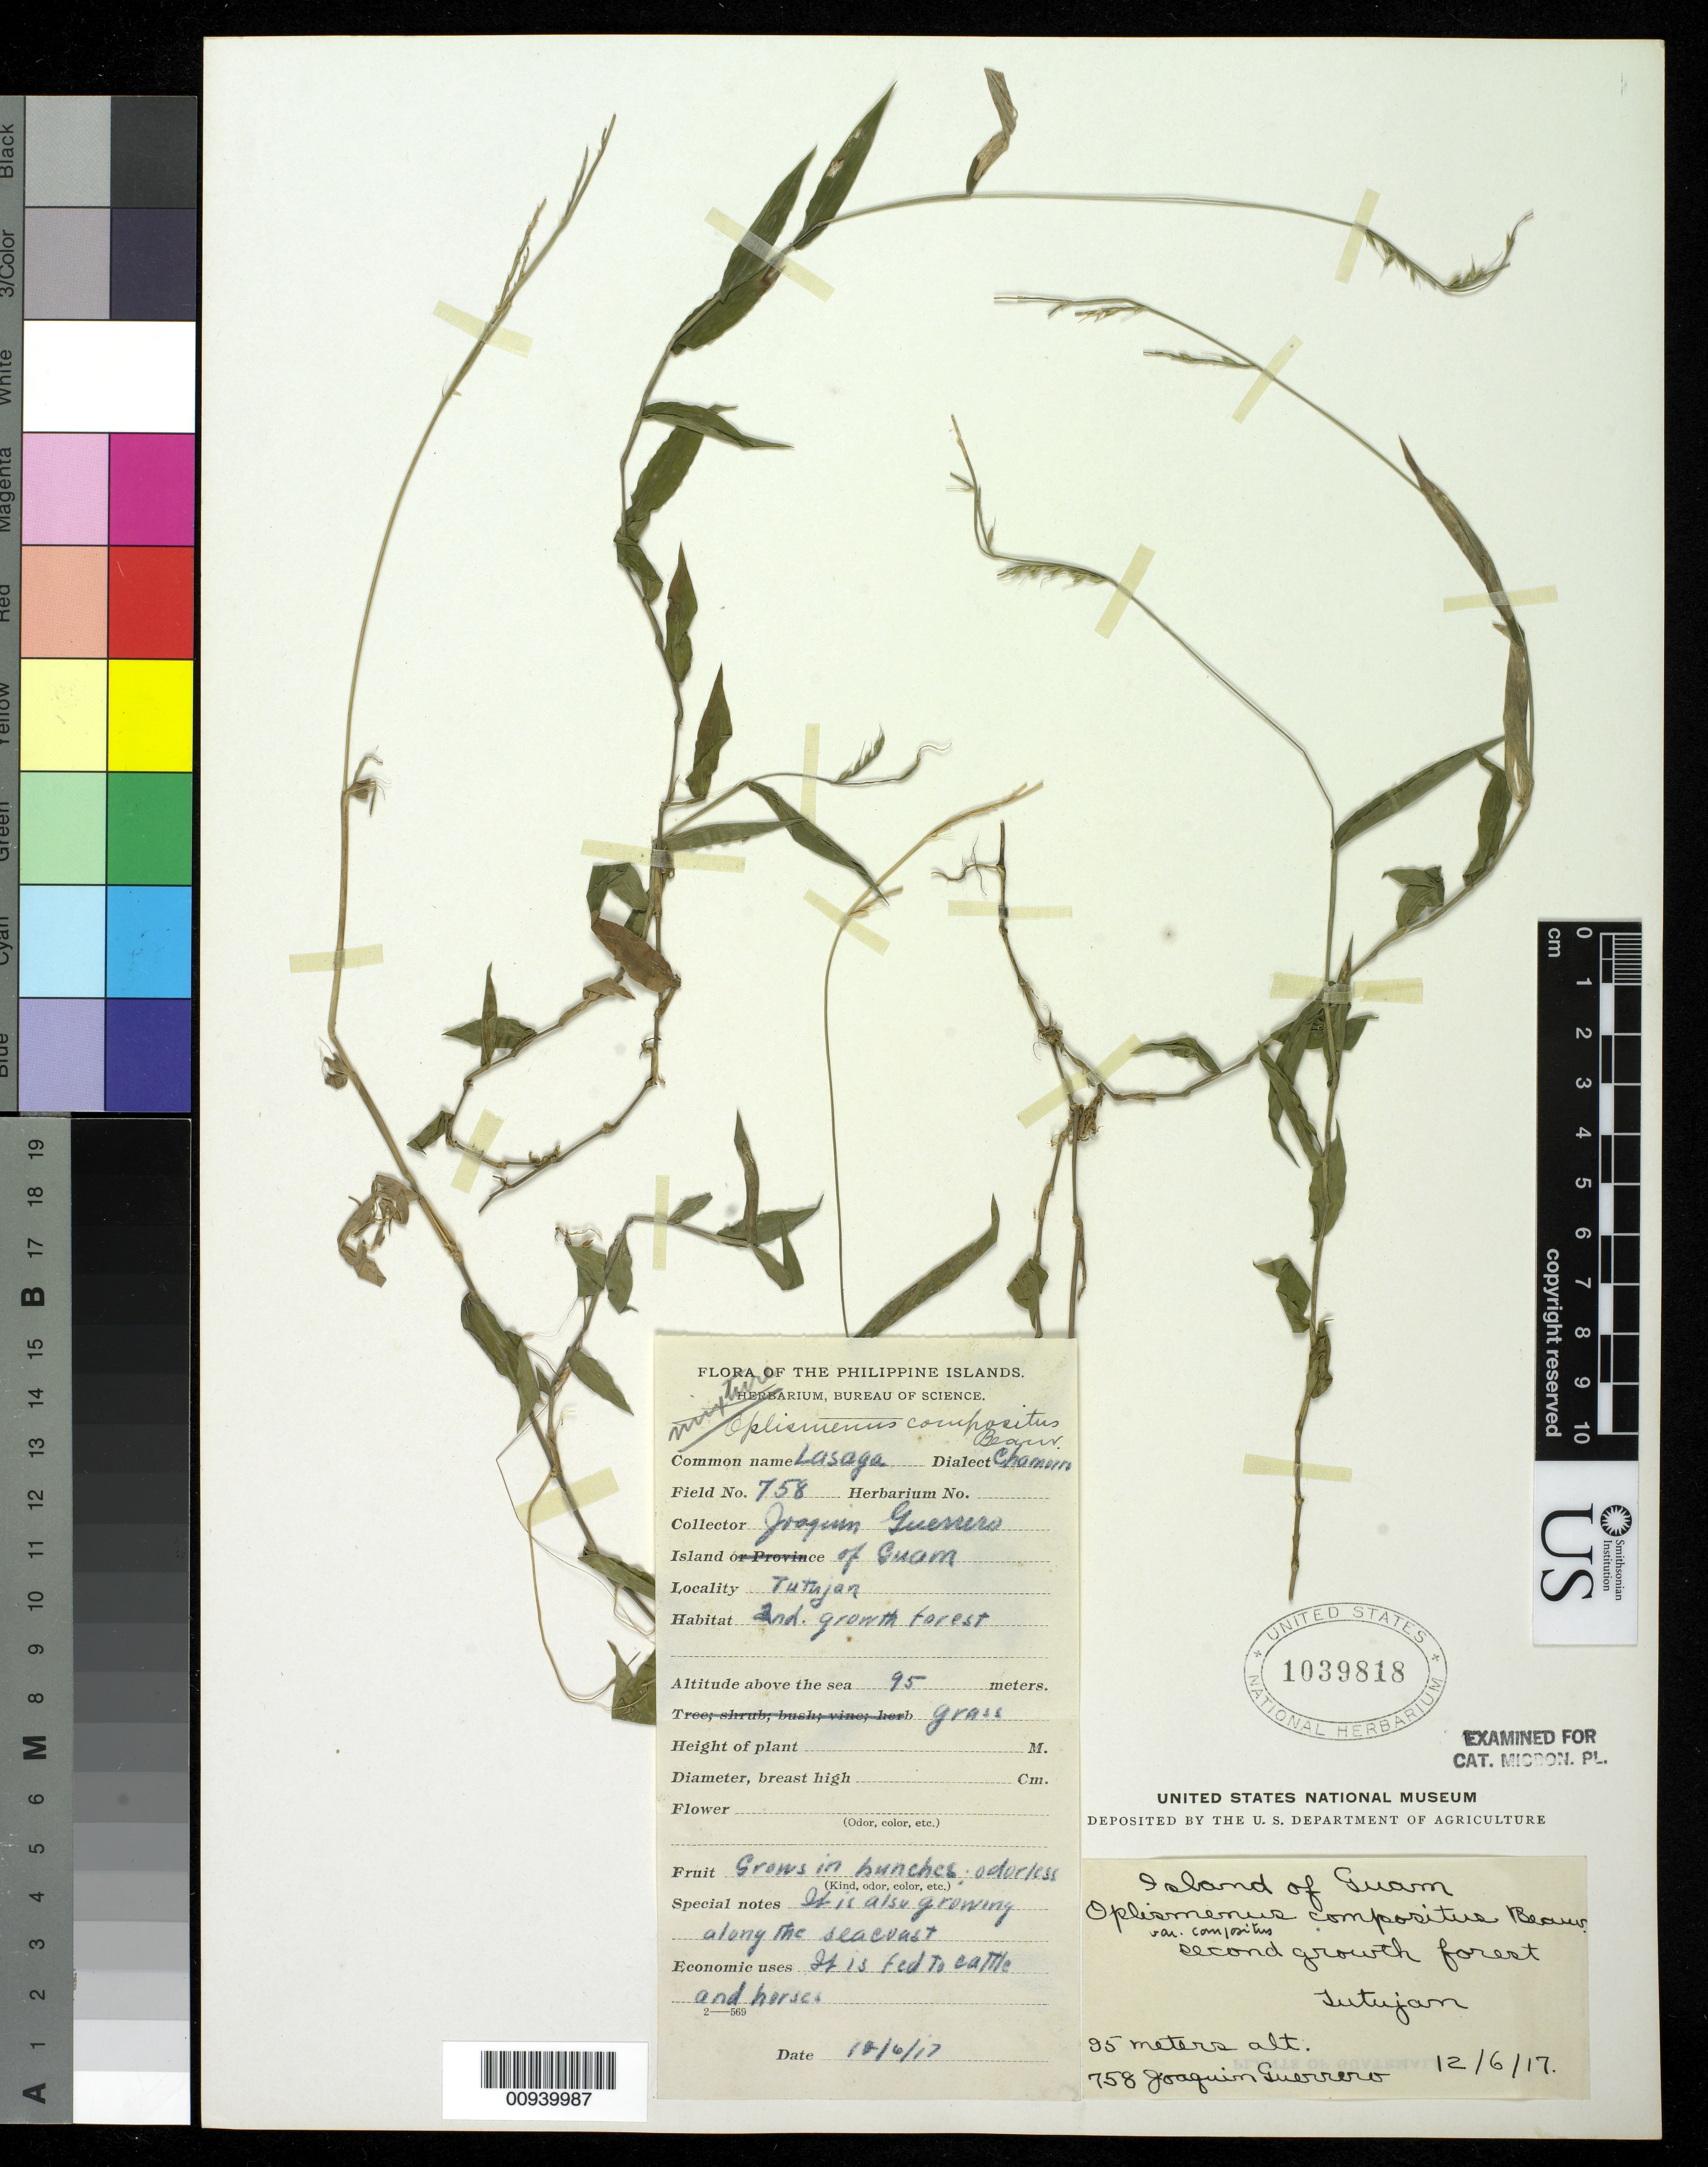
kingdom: Plantae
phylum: Tracheophyta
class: Liliopsida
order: Poales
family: Poaceae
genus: Oplismenus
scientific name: Oplismenus compositus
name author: (L.) P. Beauv.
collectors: -. Guerrero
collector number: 758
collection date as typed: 12 Jun 1917 or 06 Dec 1917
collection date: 1917-06-12 or 1917-12-06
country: Guam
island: Guam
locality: Tutujan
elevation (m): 85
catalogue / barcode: US 1039818